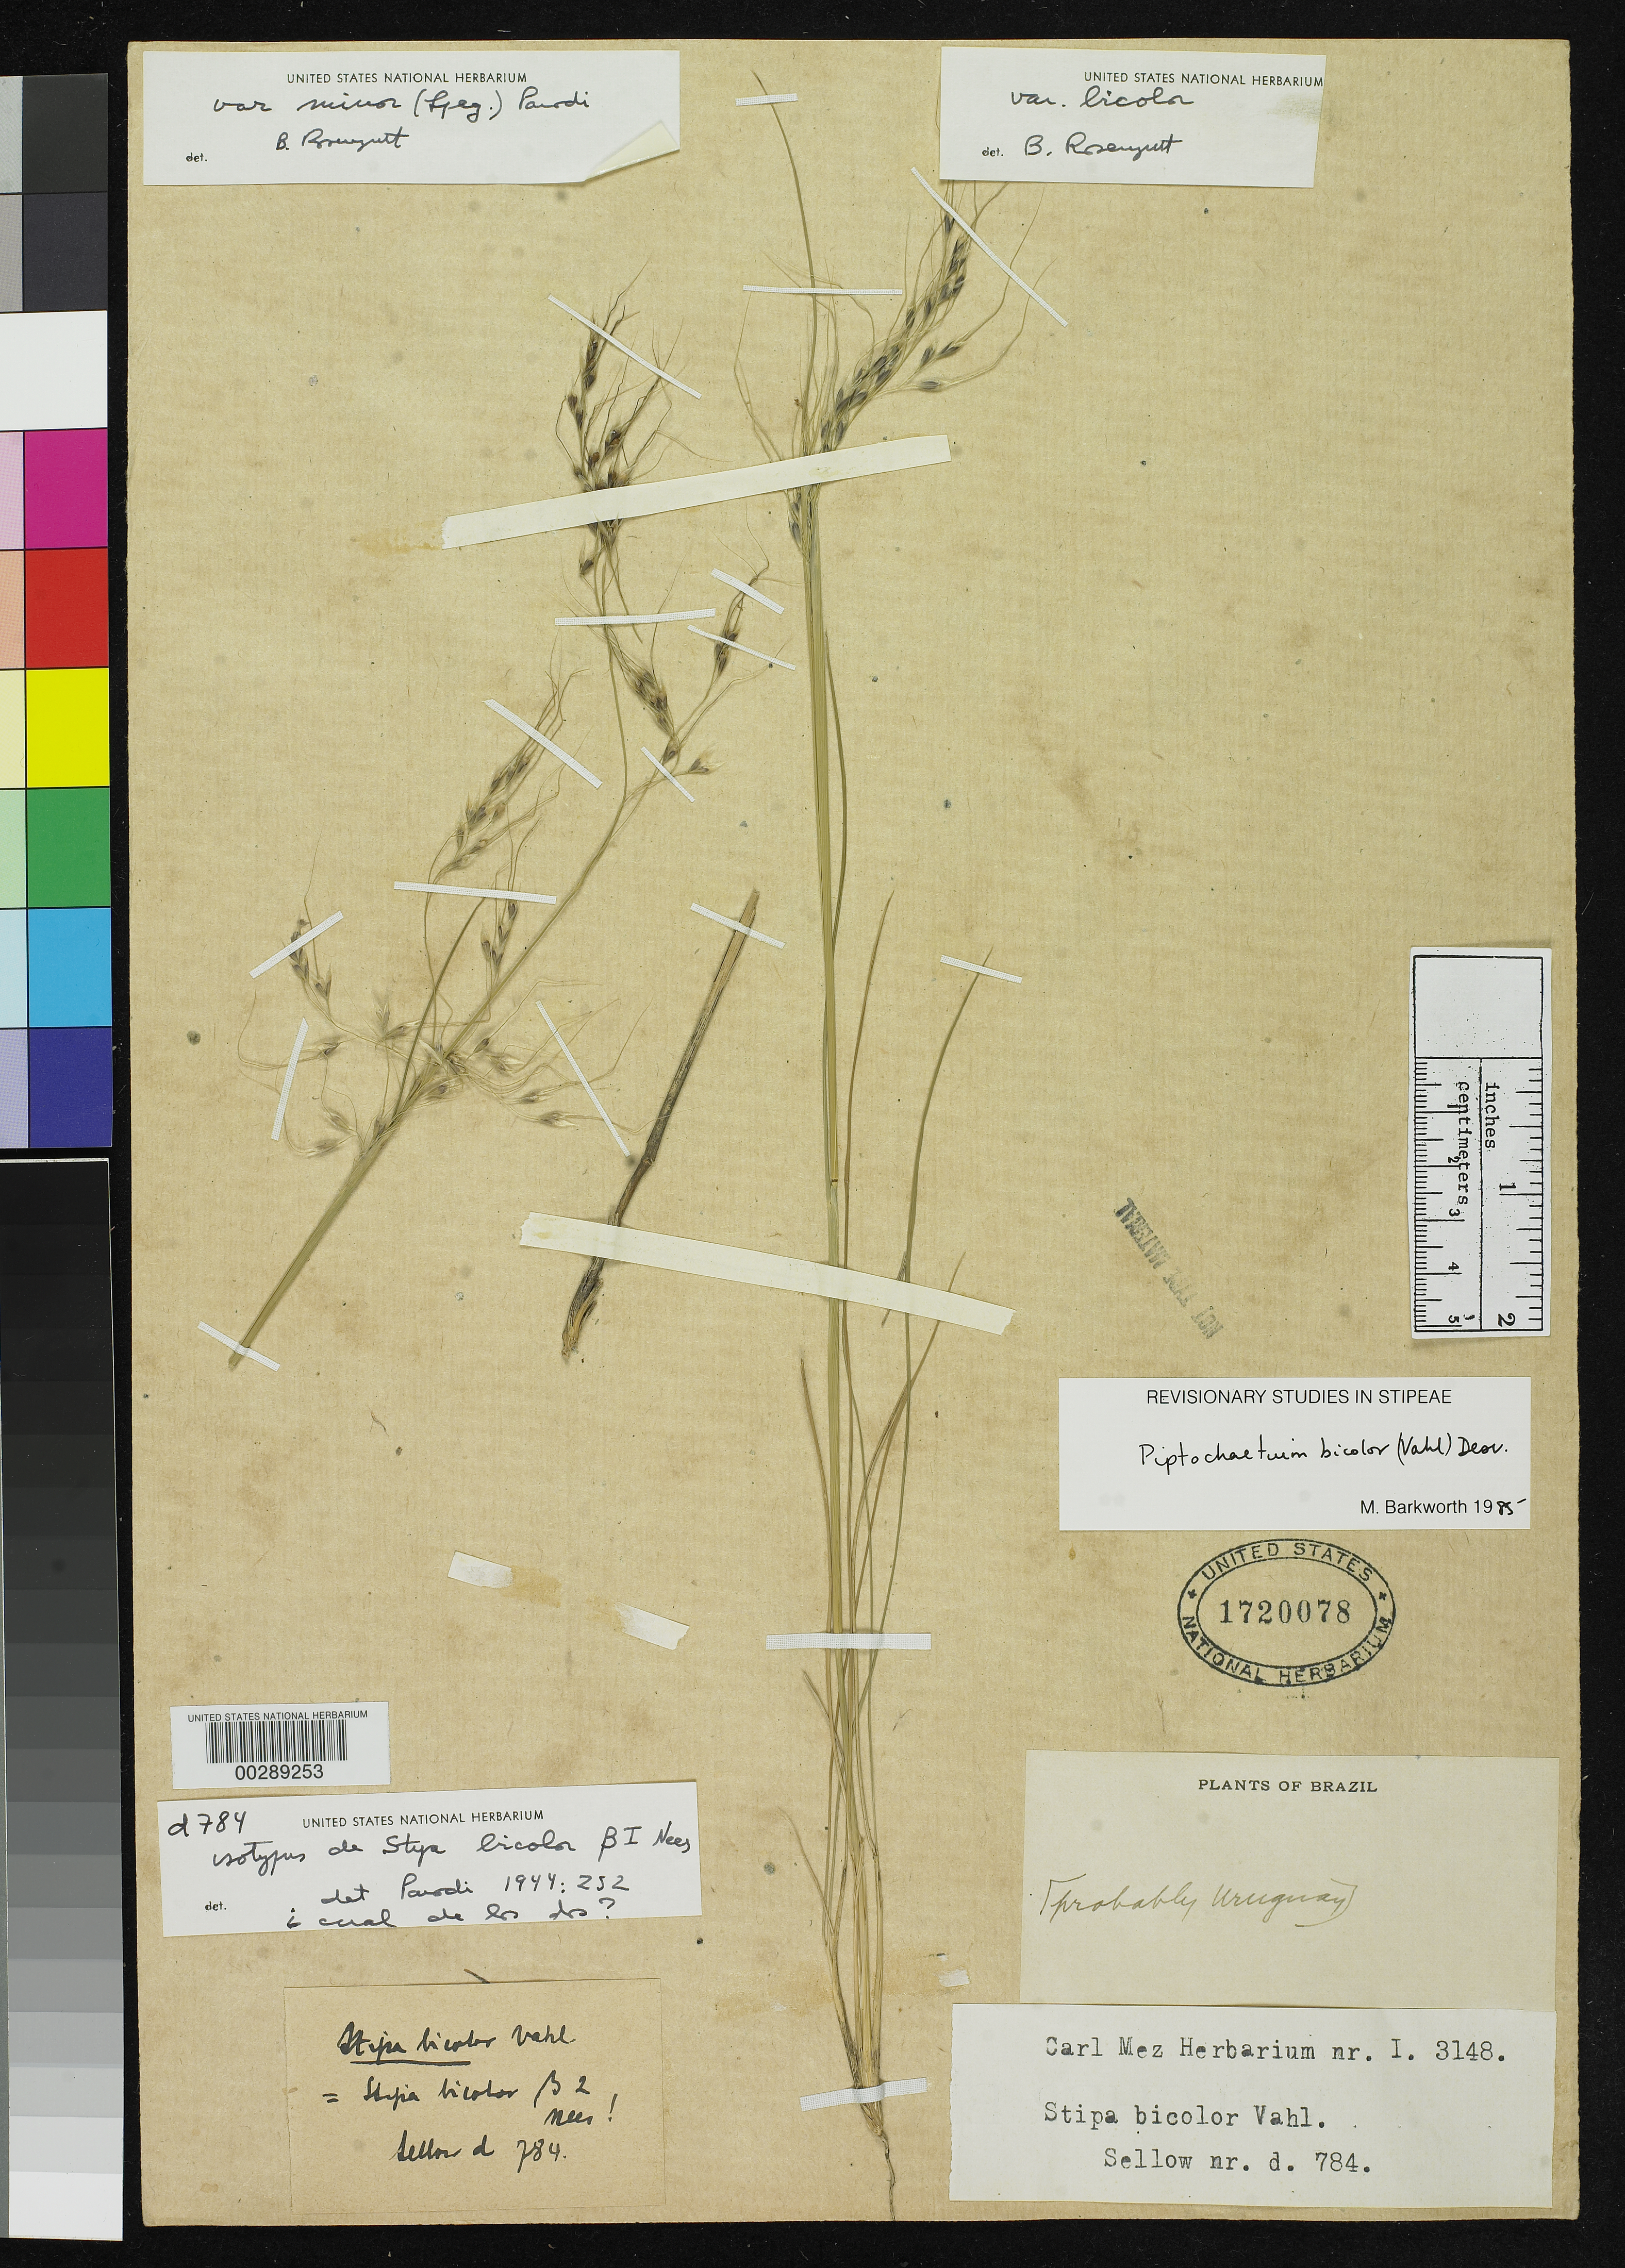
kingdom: Plantae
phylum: Tracheophyta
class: Liliopsida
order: Poales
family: Poaceae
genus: Stipa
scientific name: Stipa intermedia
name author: Trin. & Rupr.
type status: Type Collection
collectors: F. Sellow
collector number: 784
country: Brazil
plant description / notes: Sheet apparently mounted with 2 different elements, annotated by B. Rosengutt (undated) as [Piptochaetium bicolor] "var. minor (Speg.) Parodi" and [Piptochaetium bicolor] "var. bicolor". Cialdella & Arriaga (1998, Darwiniana 36: 127) cite Sellow 784 as "tipo" of Stipa intermedia Trin. & Rupr.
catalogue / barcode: US 1720078